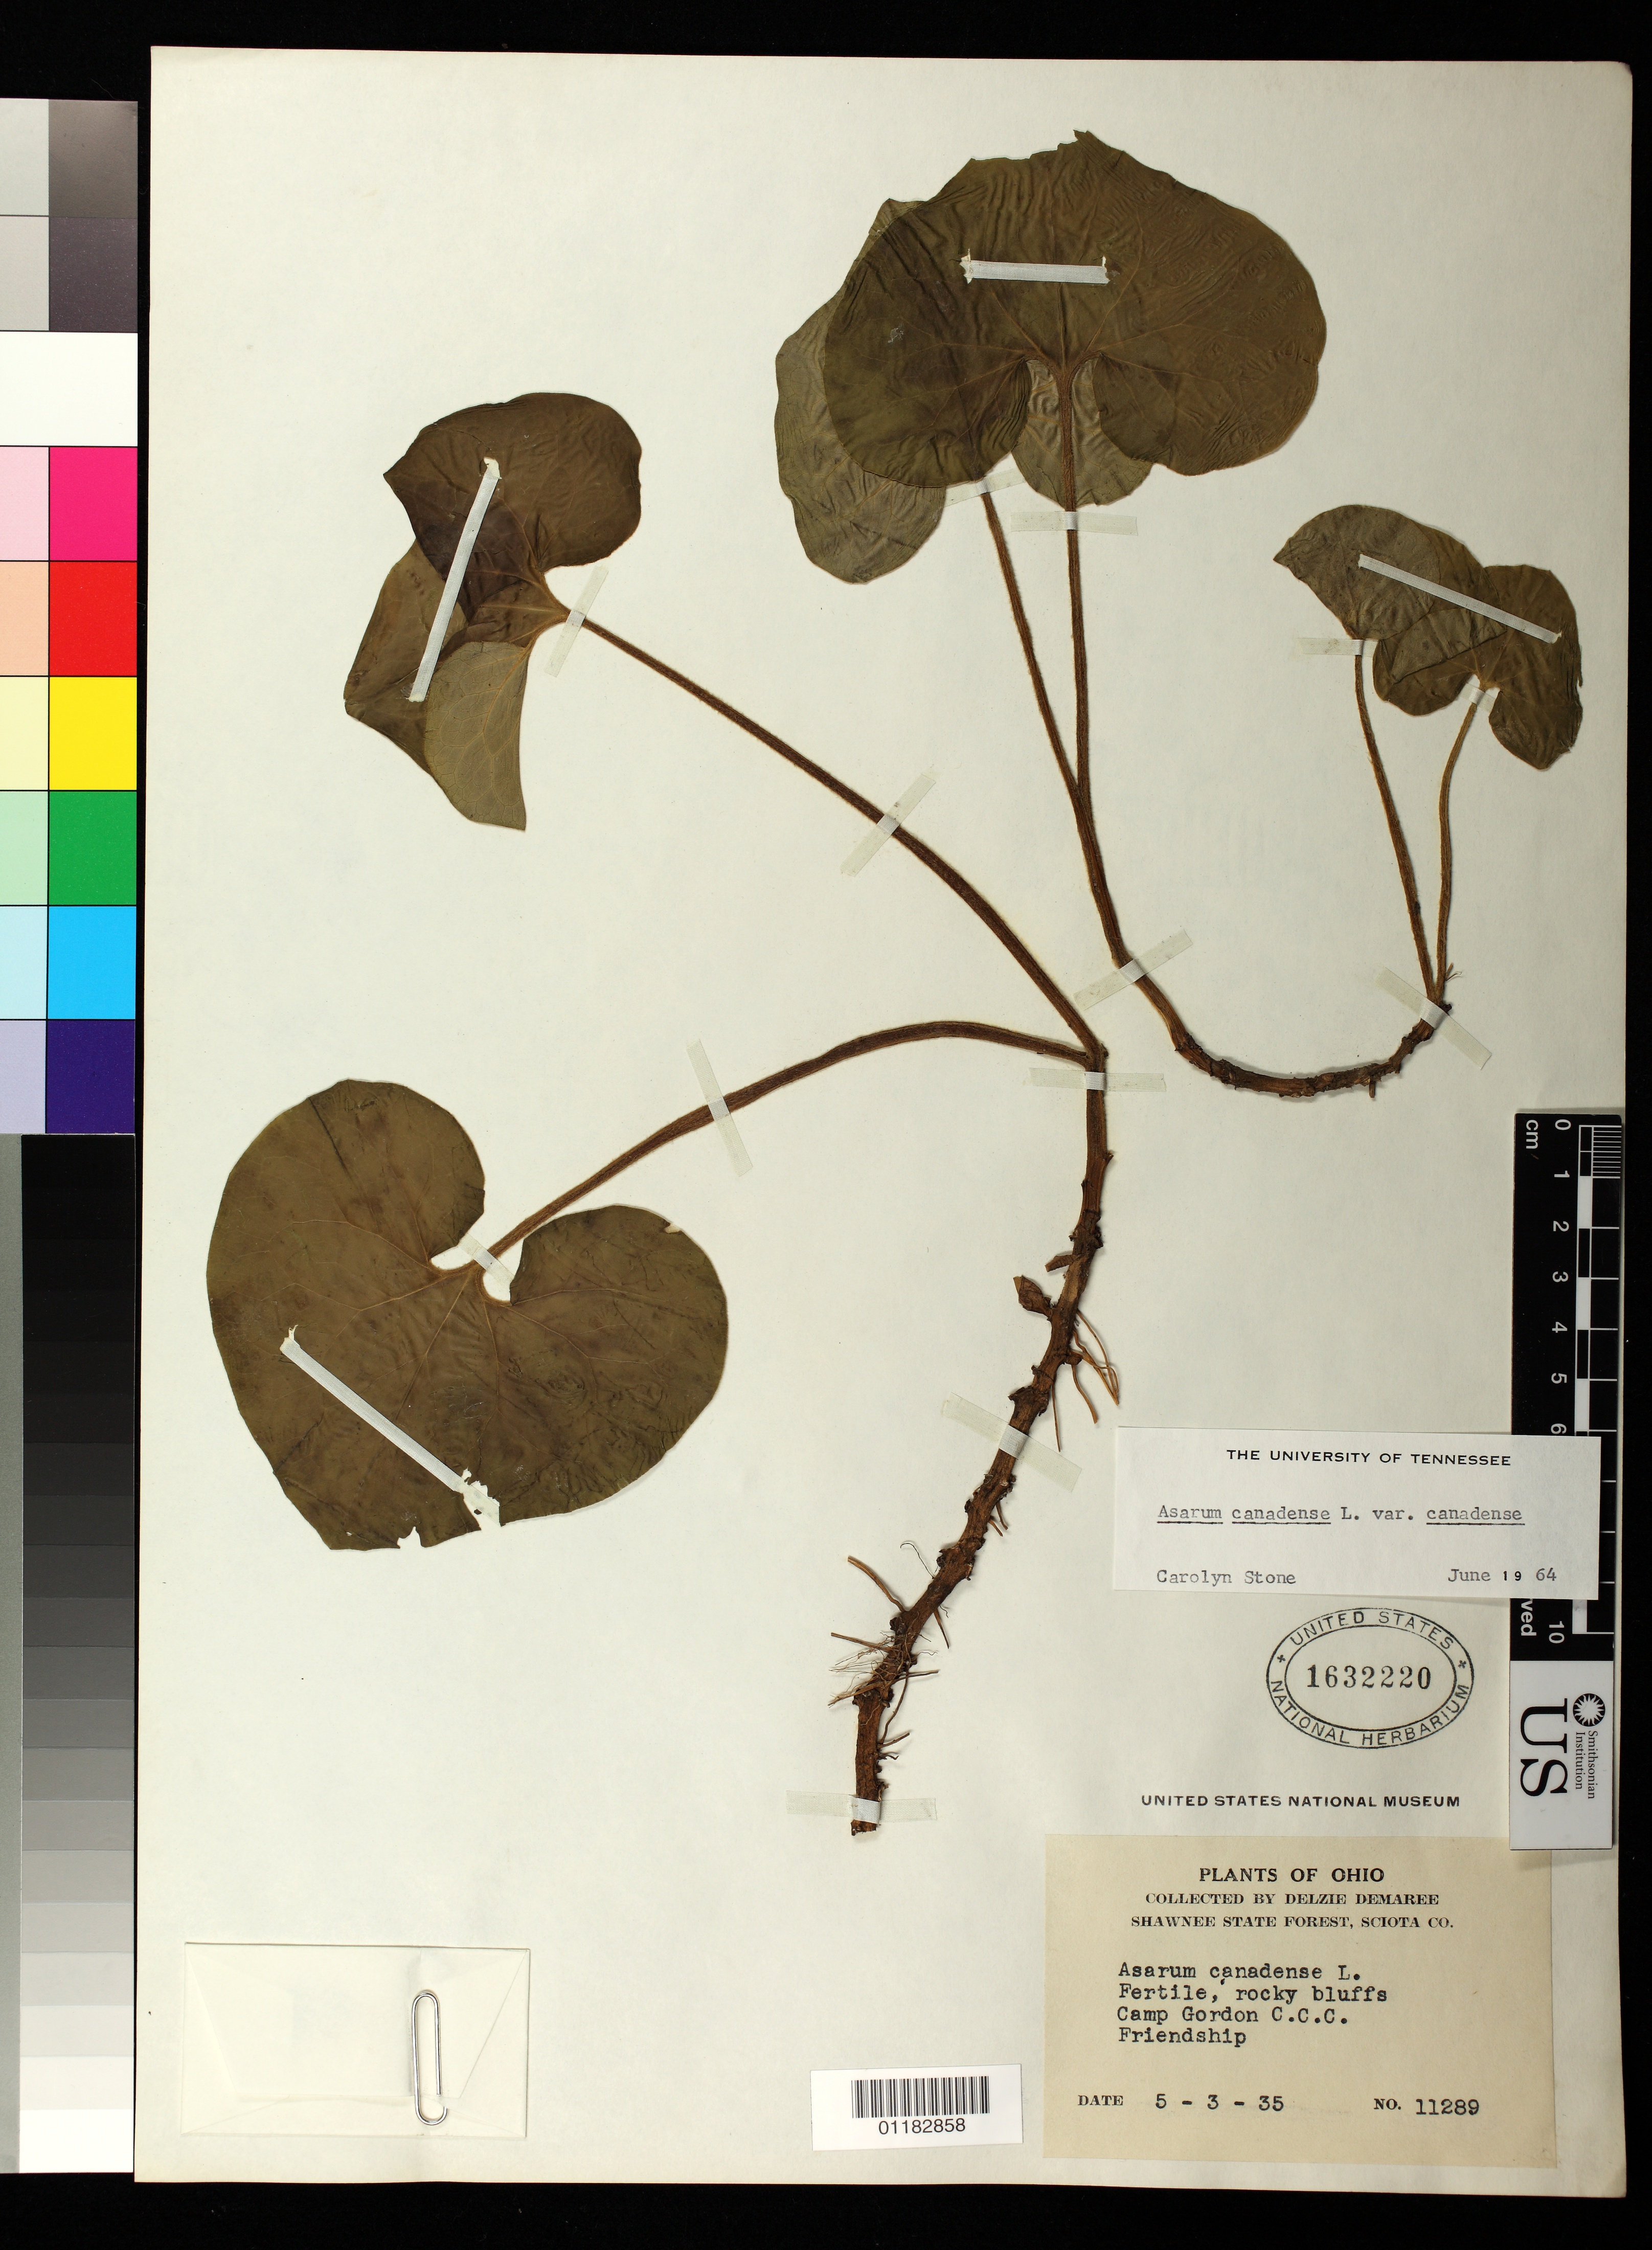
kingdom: Plantae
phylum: Tracheophyta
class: Magnoliopsida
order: Piperales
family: Aristolochiaceae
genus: Asarum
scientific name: Asarum canadense var. canadense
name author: L.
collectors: D. Demaree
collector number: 11289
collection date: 1935-05-03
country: United States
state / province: Ohio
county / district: Sciota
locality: Sciota County: Fertile, rocky bluffs Camp Gordon C.C.C. [Civilian Conservation Corps], Friendship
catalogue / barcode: US 1632220